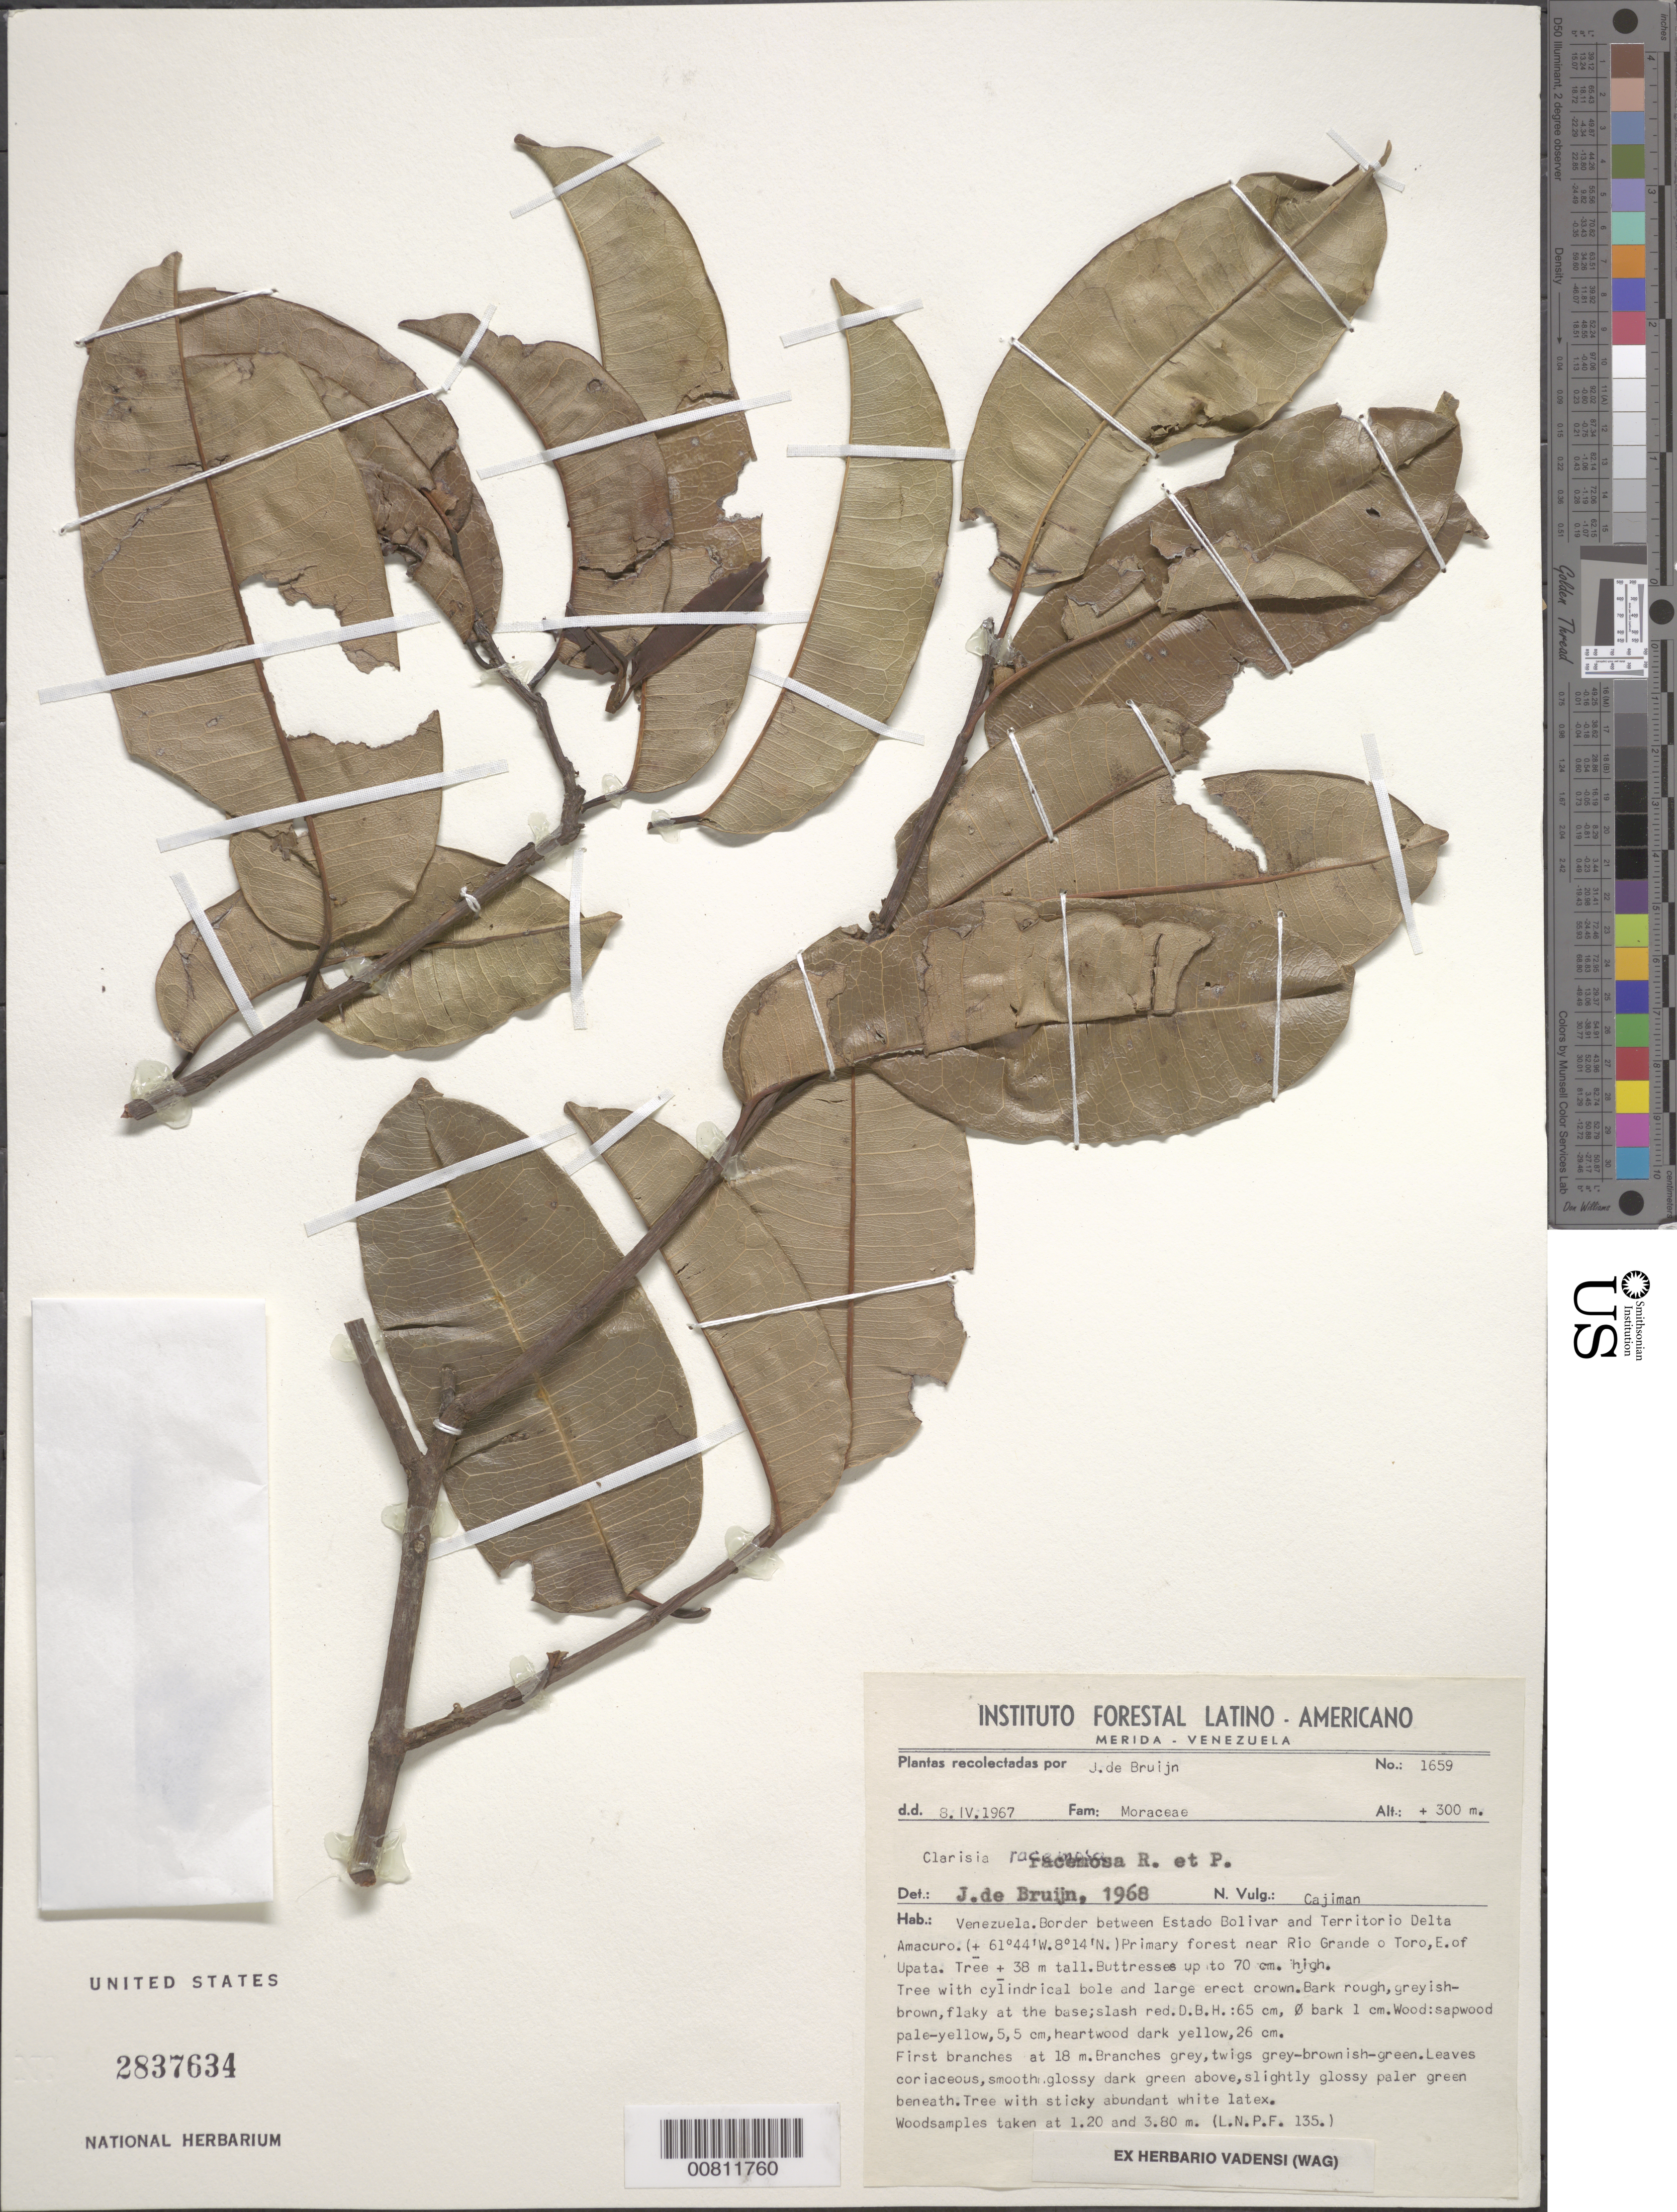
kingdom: Plantae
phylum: Tracheophyta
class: Magnoliopsida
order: Rosales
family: Moraceae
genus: Clarisia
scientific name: Clarisia racemosa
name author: Ruiz & Pav.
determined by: de Bruijn, J.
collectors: J. Bruijn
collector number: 1659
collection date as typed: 8-Apr-67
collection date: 1967-04-08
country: Venezuela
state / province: Bolívar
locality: Estado Bolívar and Territorío Delta Amacuro border, near Río Grande o Toro, E of Upata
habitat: Primary forest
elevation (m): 300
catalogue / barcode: US 2837634